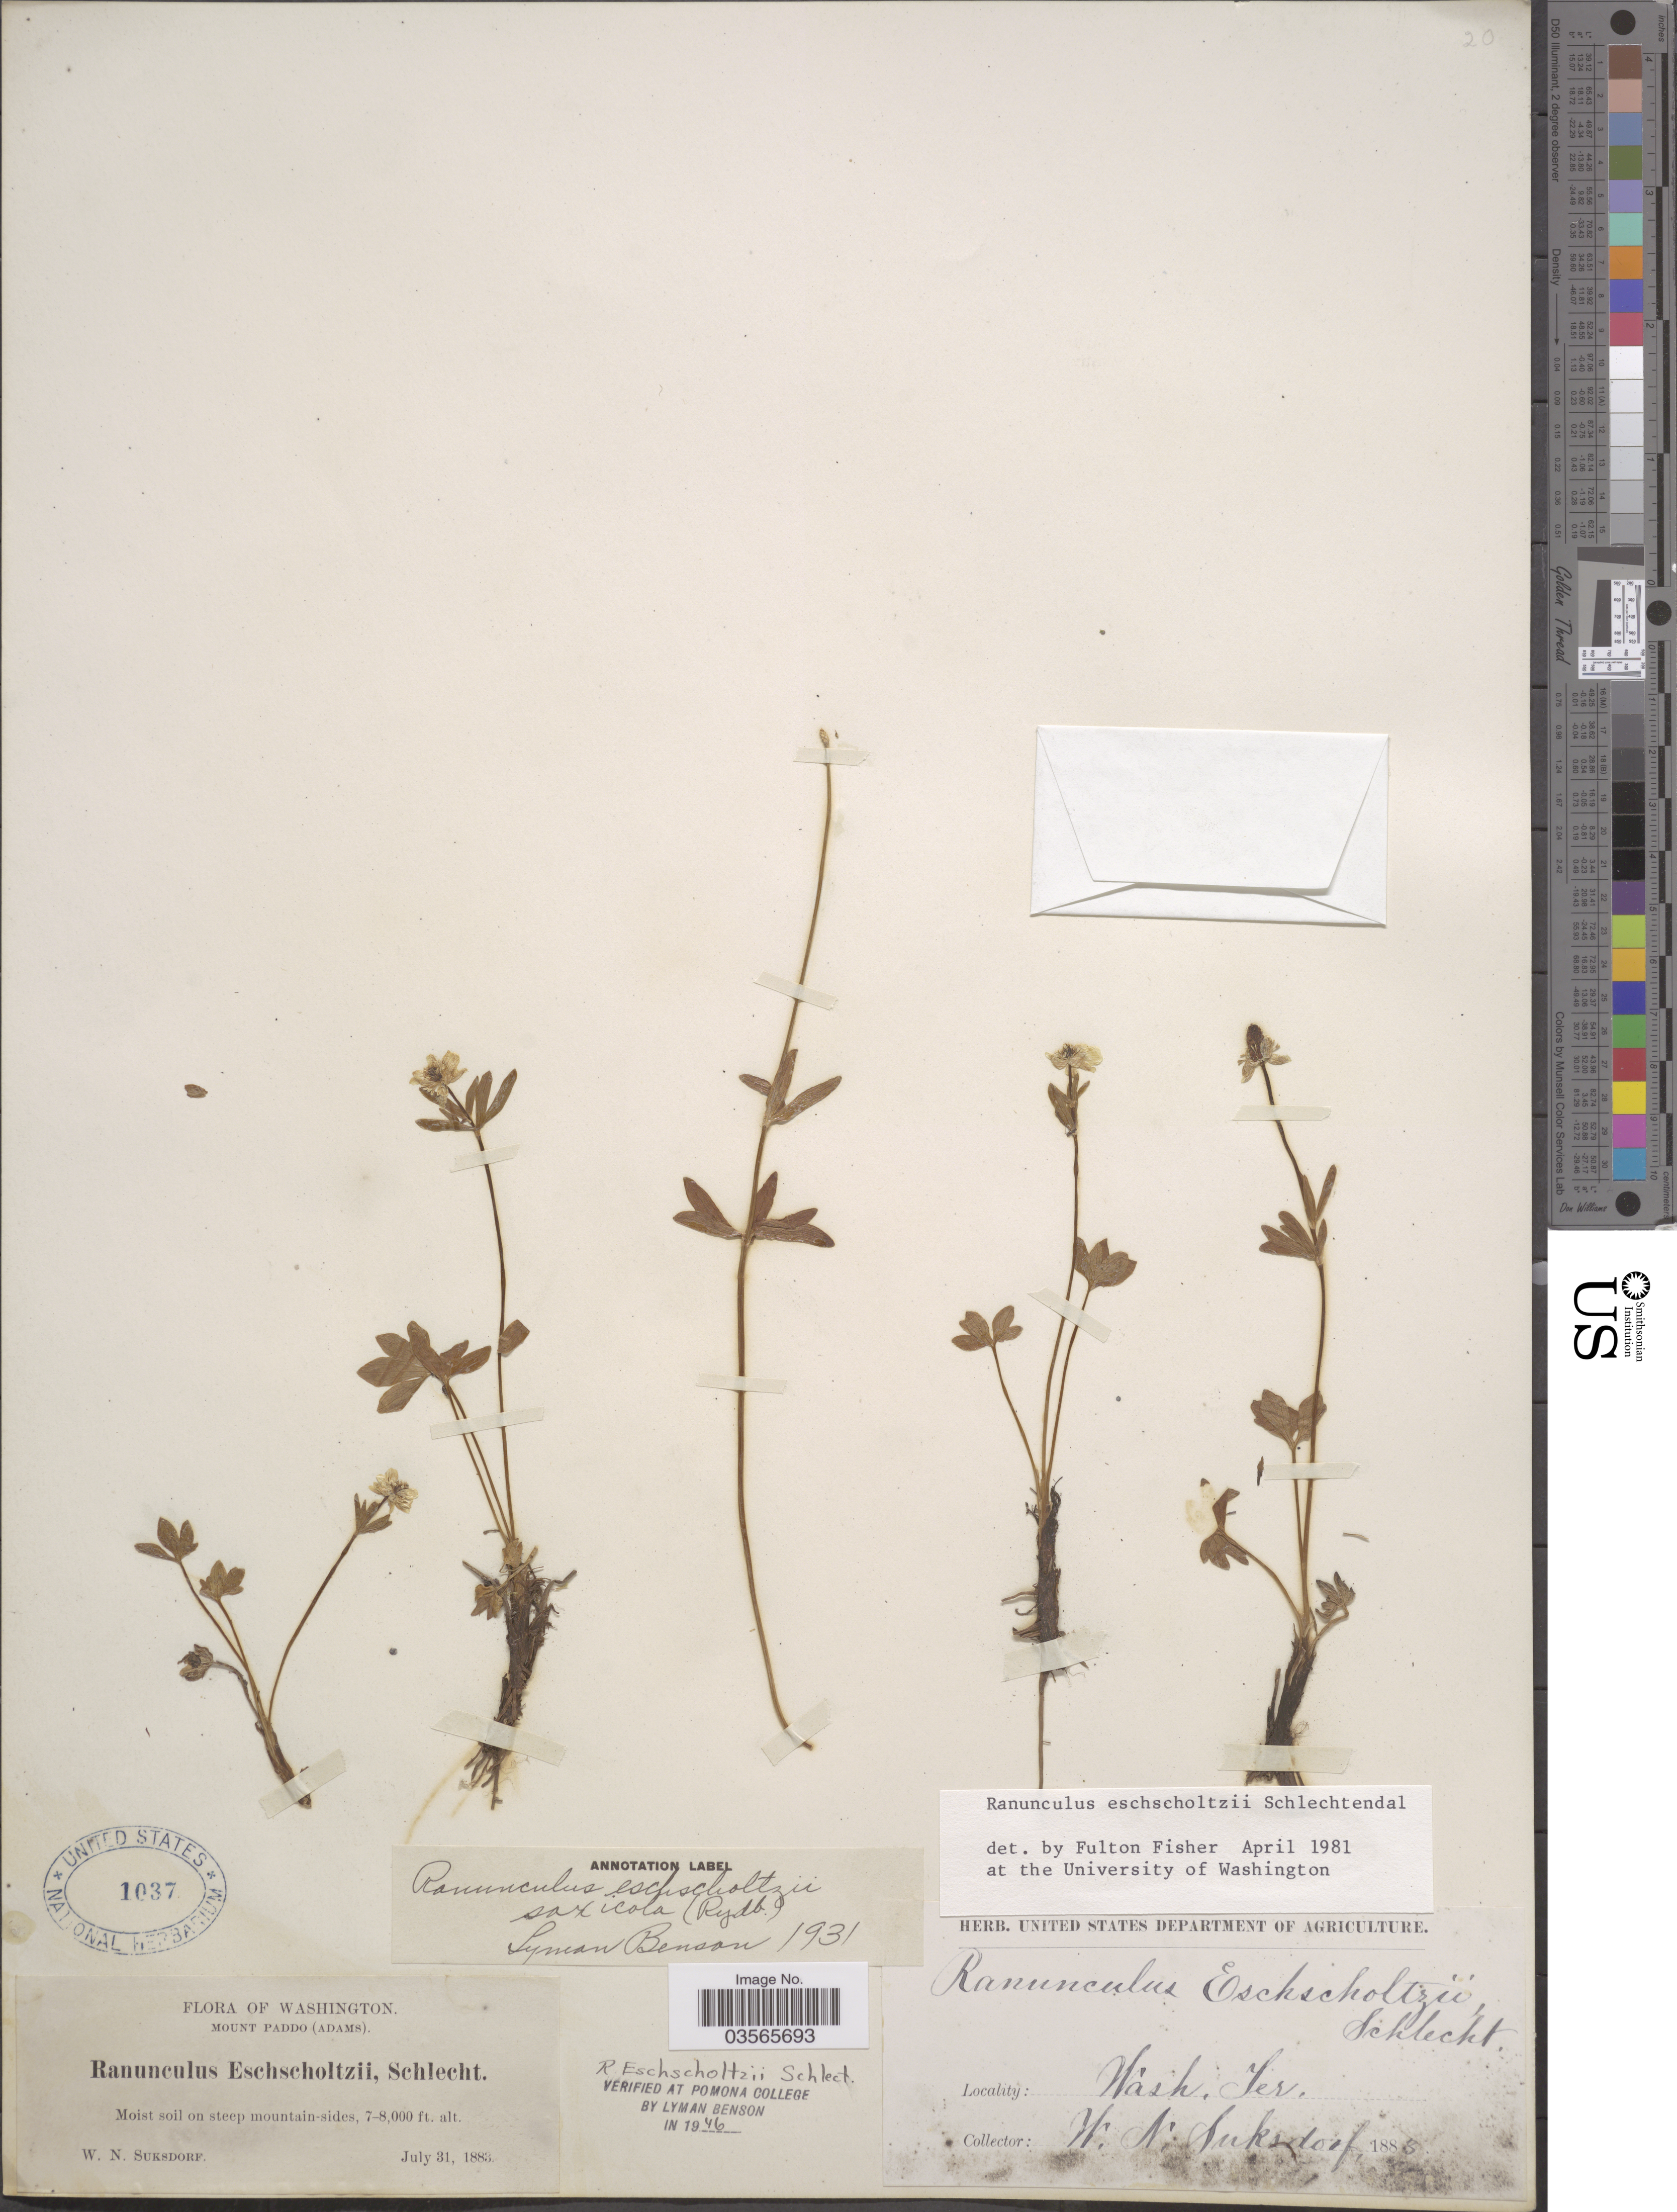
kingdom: Plantae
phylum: Tracheophyta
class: Magnoliopsida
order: Ranunculales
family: Ranunculaceae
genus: Ranunculus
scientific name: Ranunculus eschscholtzii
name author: Schltdl.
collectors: W. N. Suksdorf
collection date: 1883-07-31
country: United States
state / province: Washington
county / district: Skamania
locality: Mount Paddo (Adams). Moist soil on steep mountain-sides.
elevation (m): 2134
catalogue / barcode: US 1037